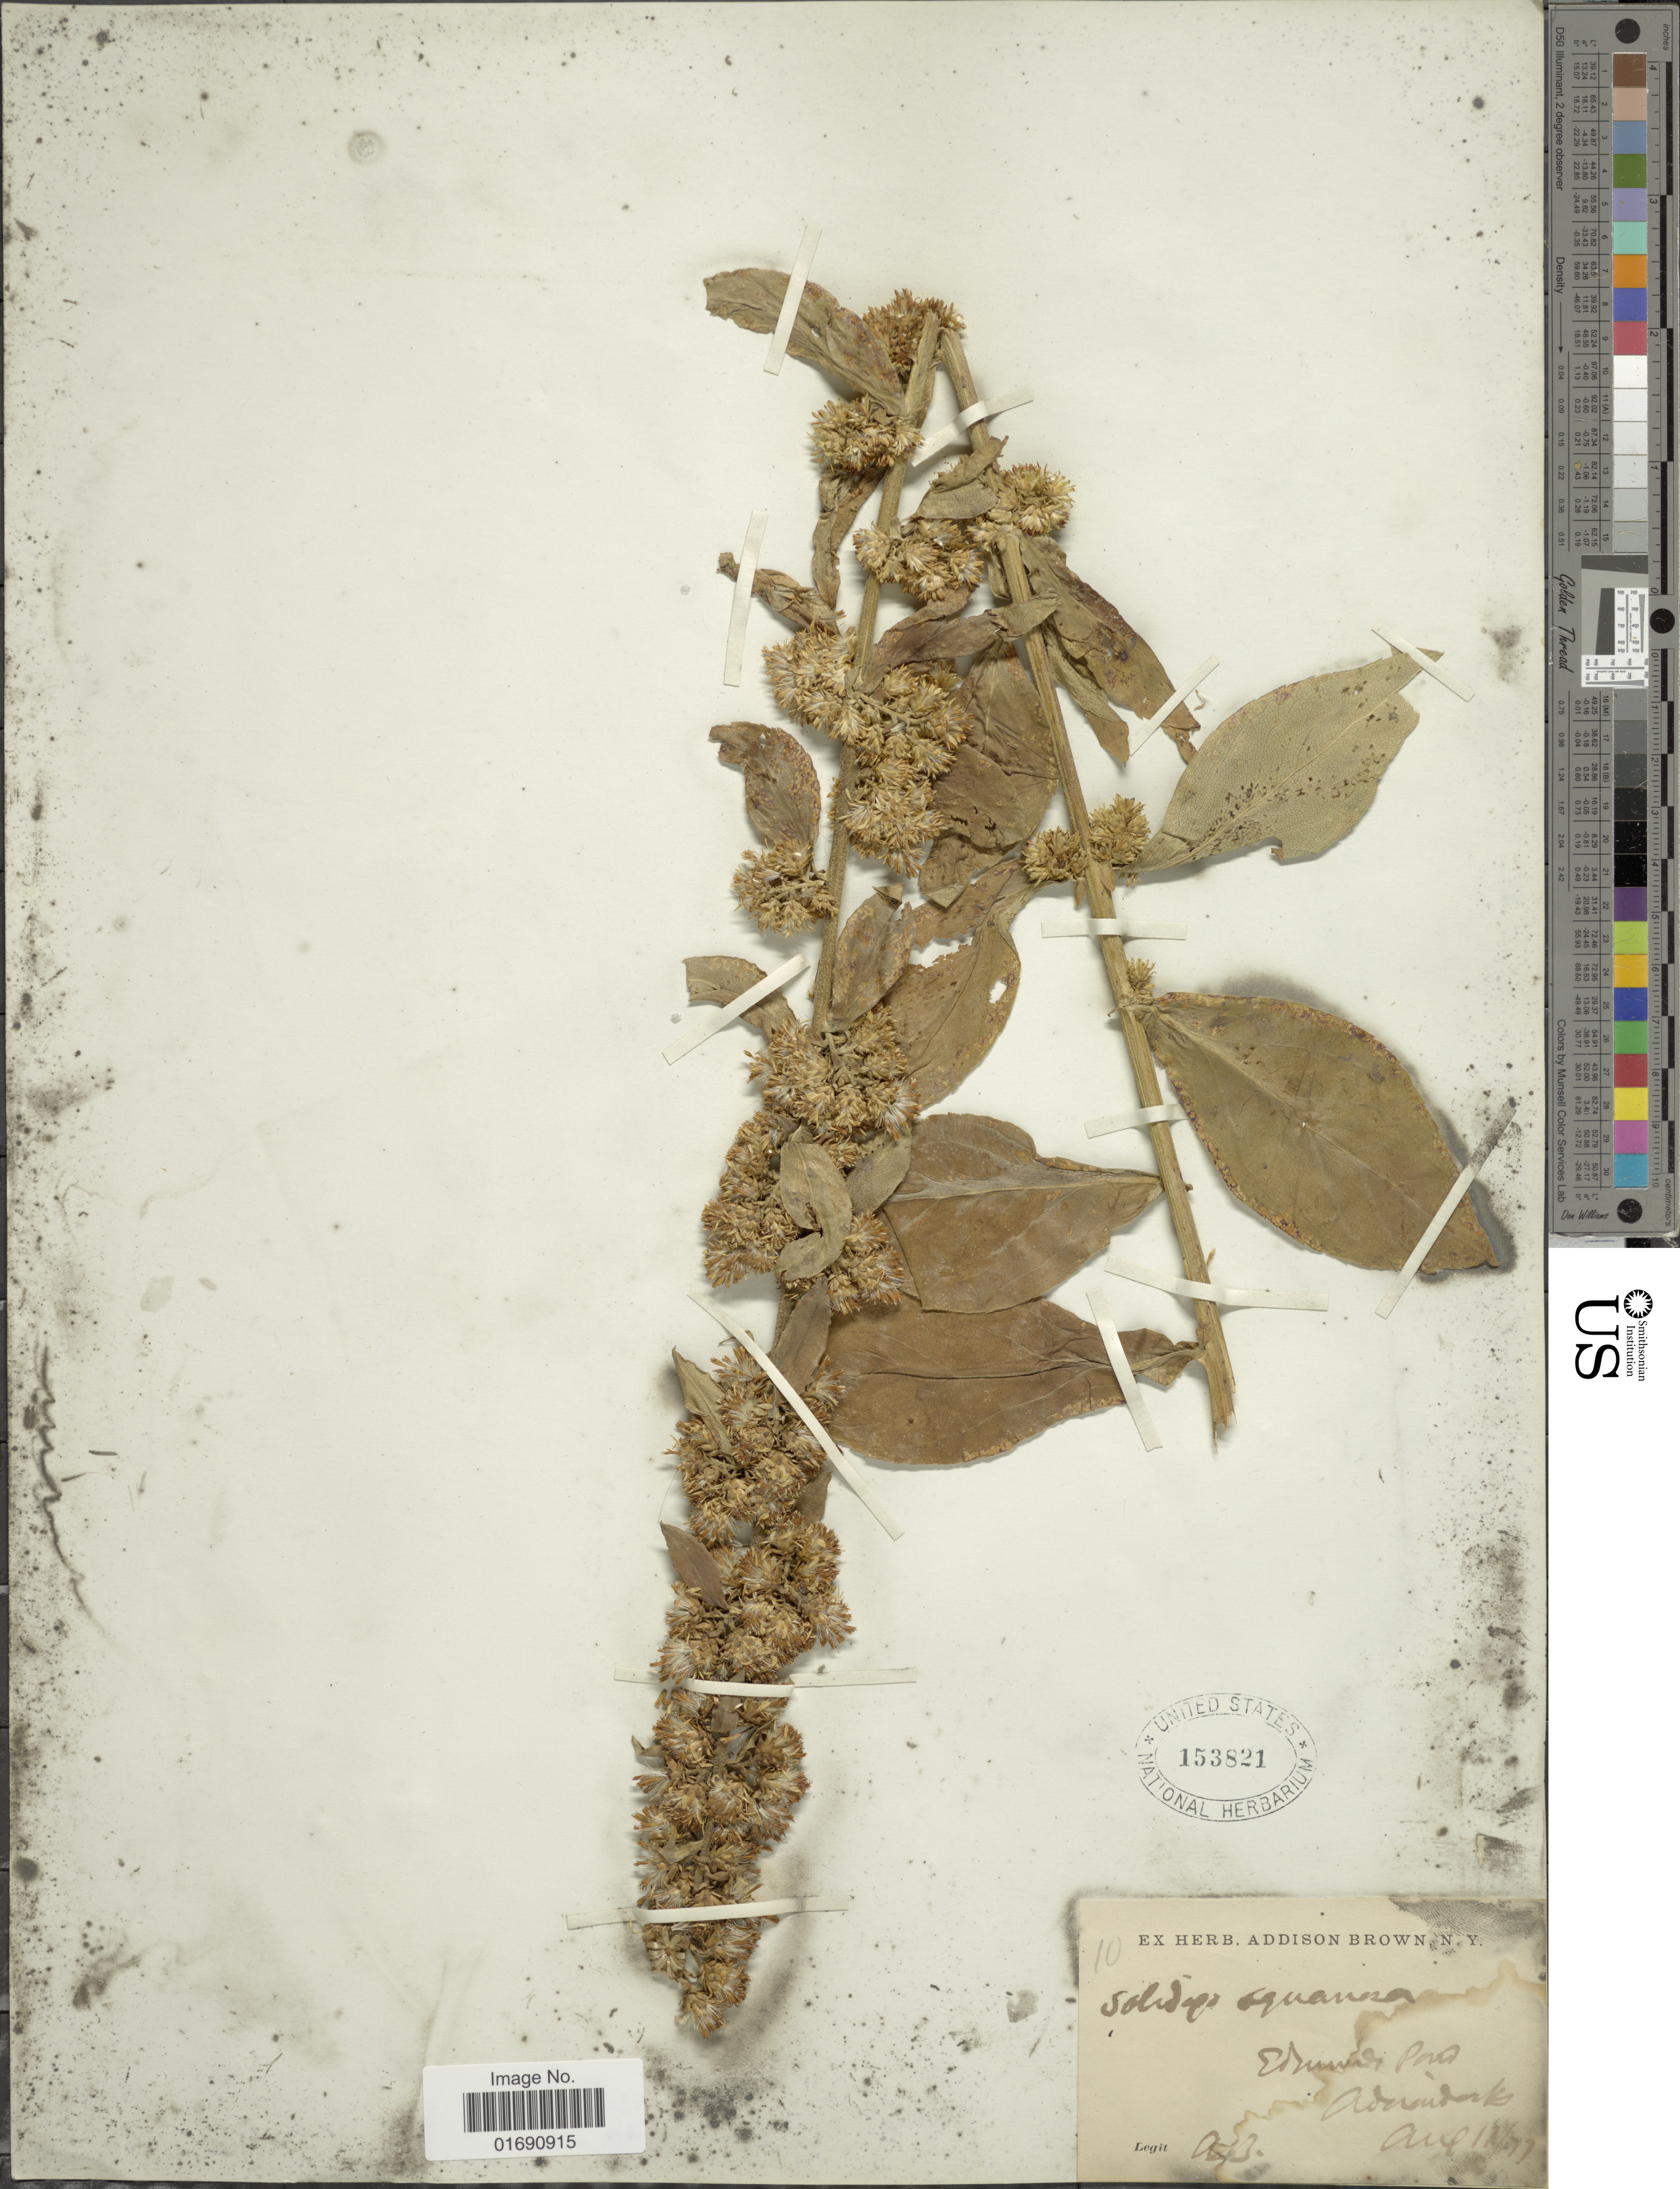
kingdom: Plantae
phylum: Tracheophyta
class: Magnoliopsida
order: Asterales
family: Asteraceae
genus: Solidago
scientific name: Solidago squarrosa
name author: Muhl.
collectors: A. Brown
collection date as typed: Transcribed d/m/y: 17/8/79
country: United States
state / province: New York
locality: Edmund Pass, Adirondacks.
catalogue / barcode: US 153821